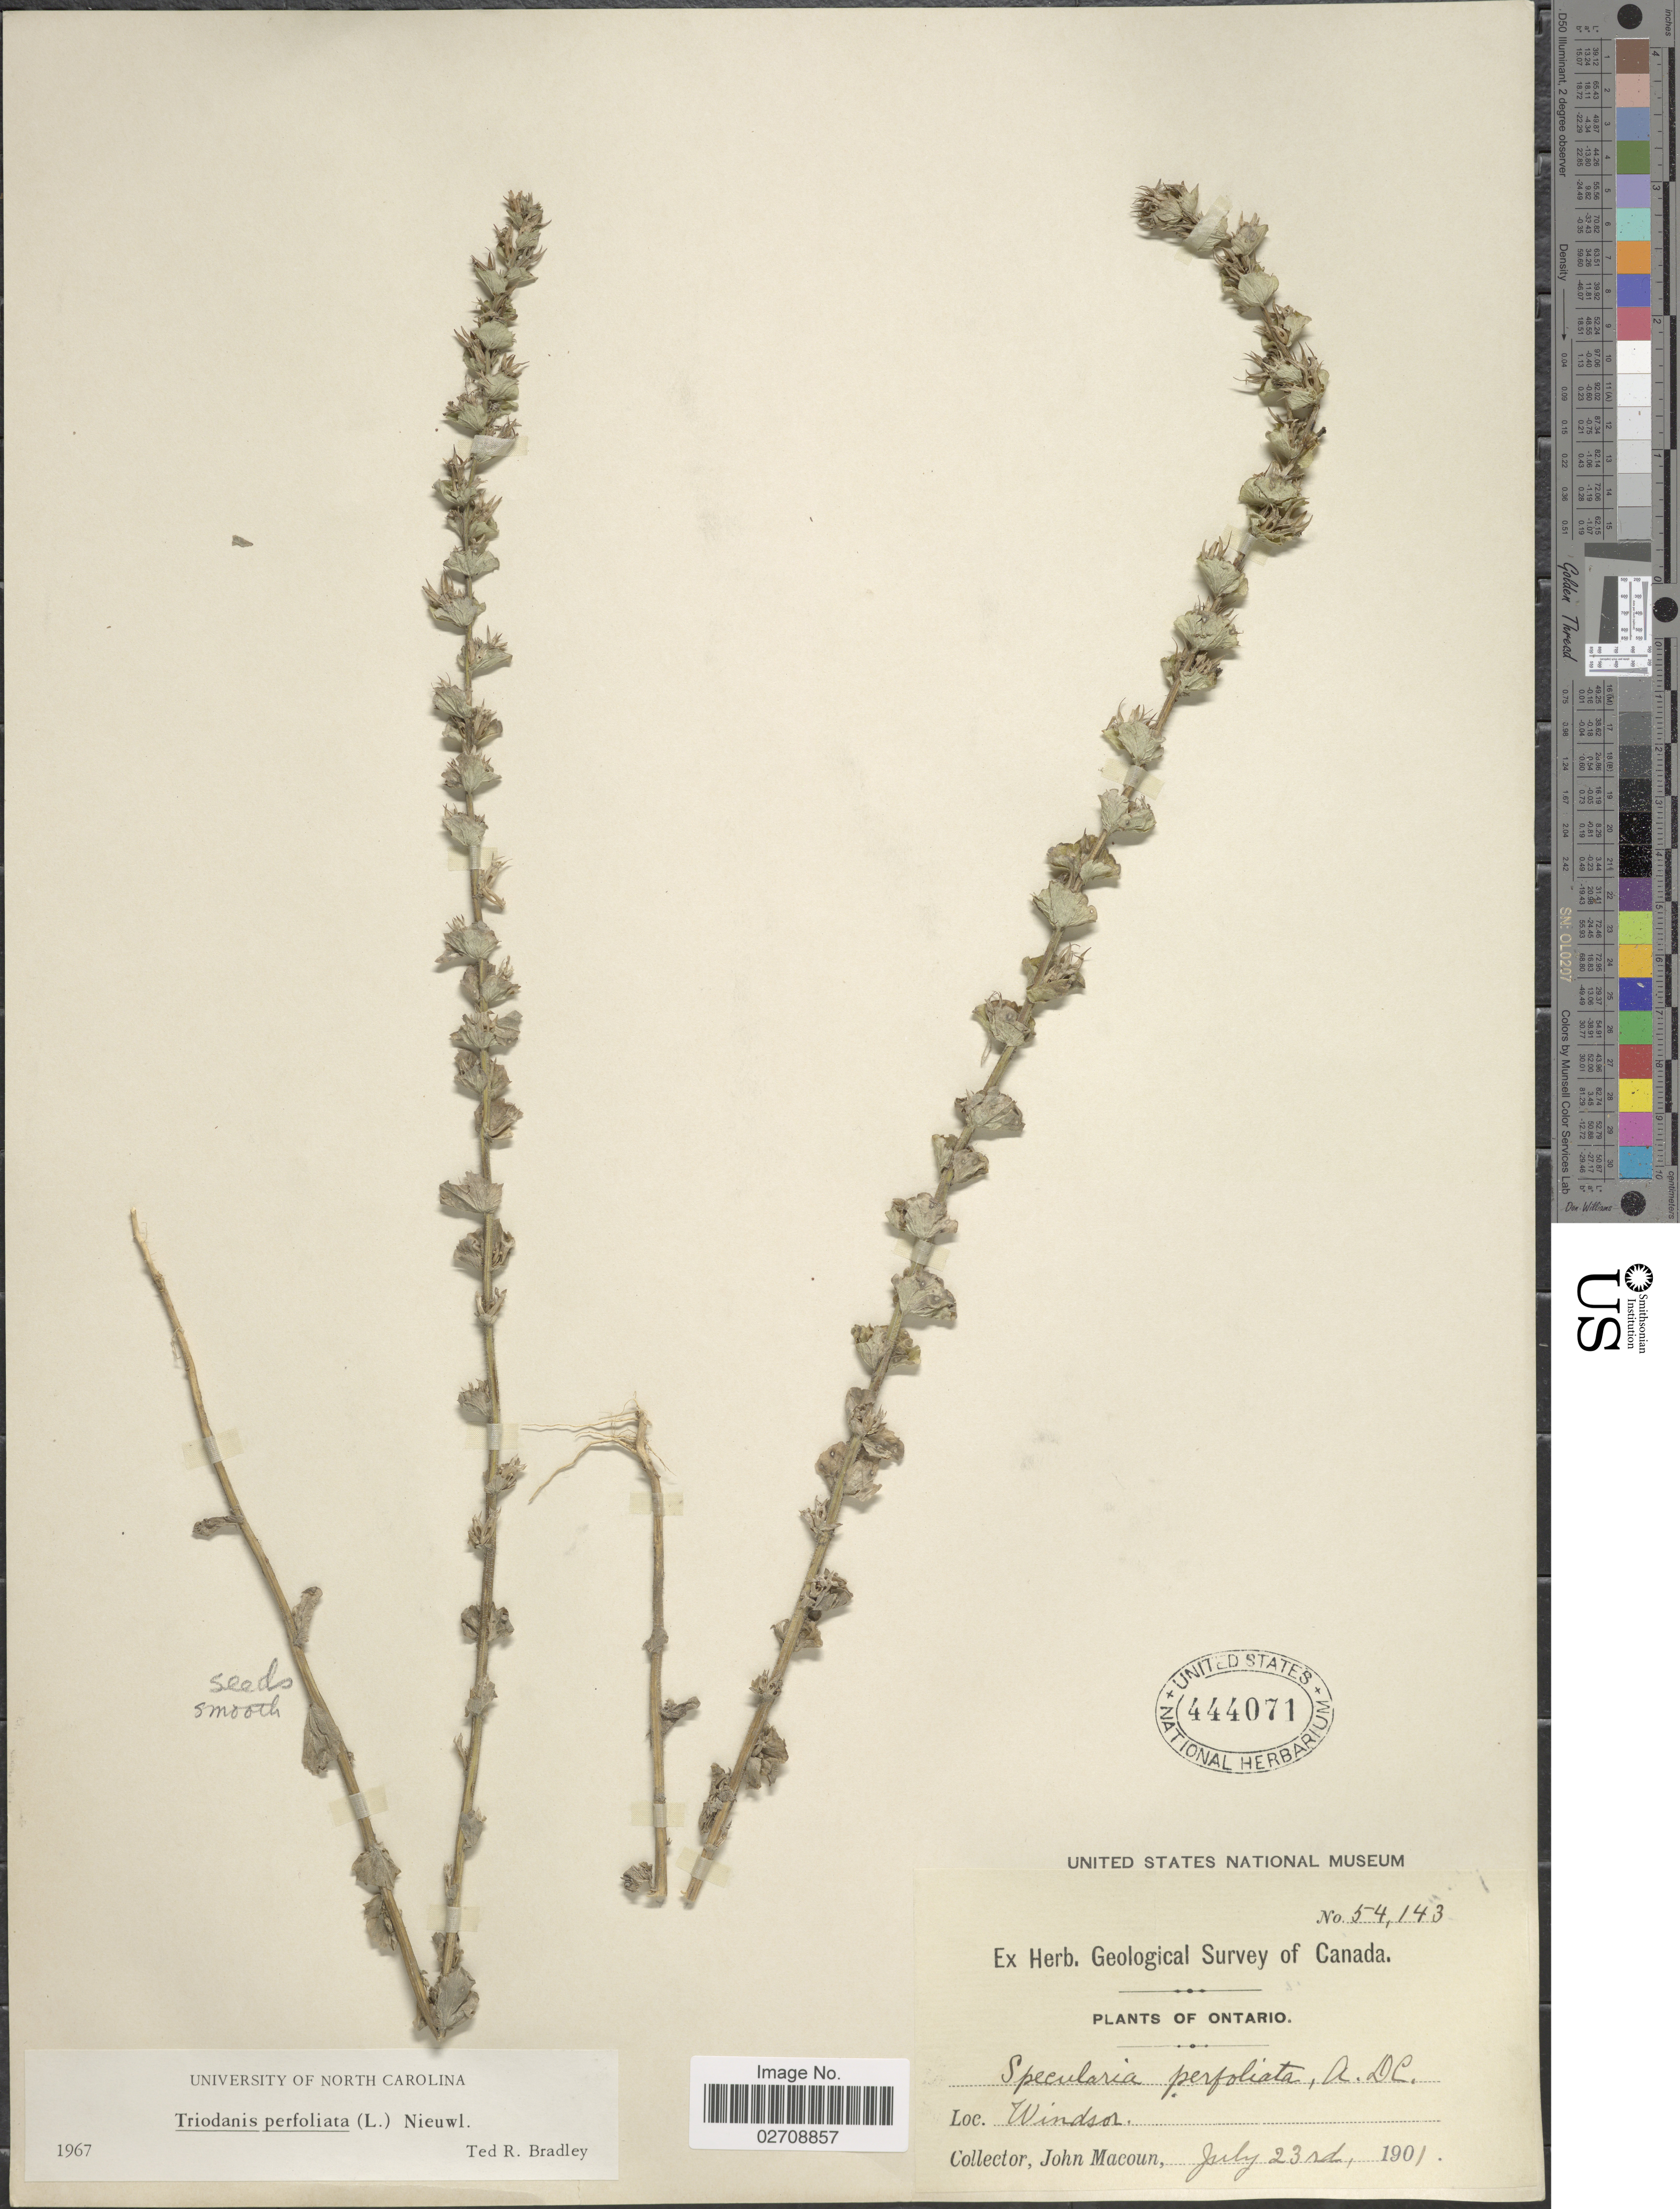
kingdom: Plantae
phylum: Tracheophyta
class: Magnoliopsida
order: Asterales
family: Campanulaceae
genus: Triodanis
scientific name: Triodanis perfoliata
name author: (L.) Nieuwl.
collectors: J. Macoun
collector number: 54143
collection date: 1901-07-23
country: Canada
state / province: Ontario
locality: Windsor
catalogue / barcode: US 444071